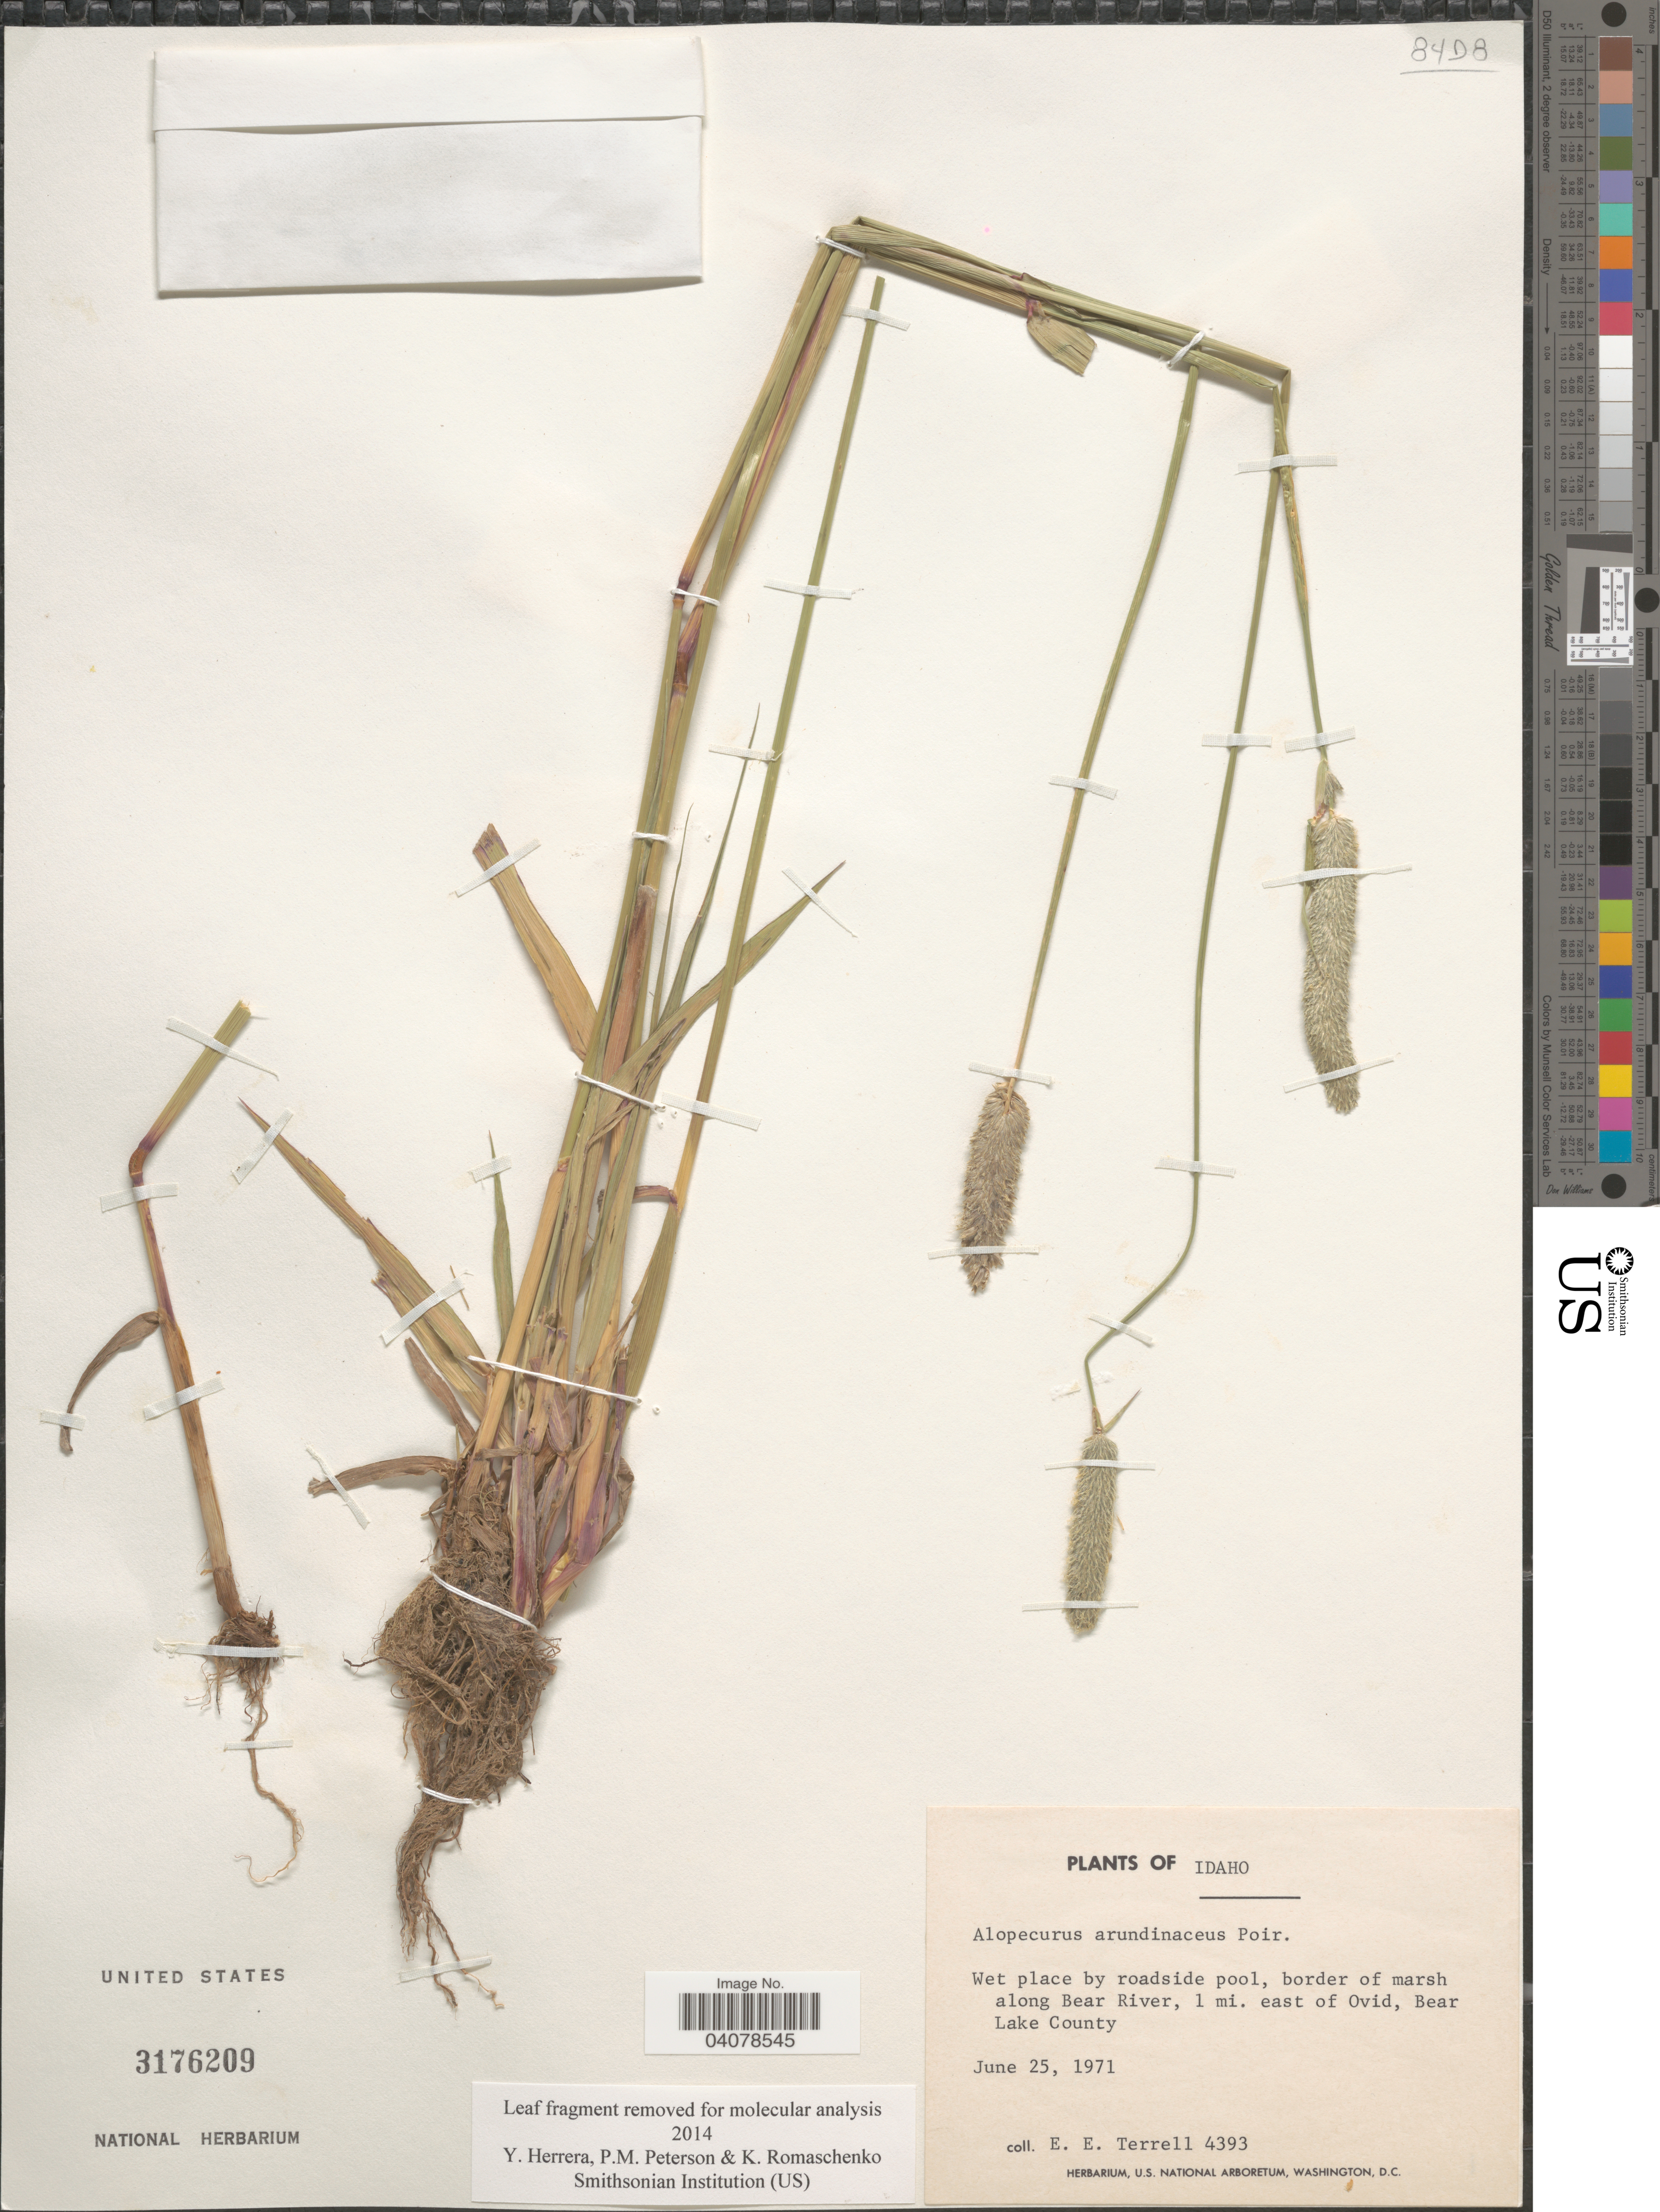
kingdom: Plantae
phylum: Tracheophyta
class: Liliopsida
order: Poales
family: Poaceae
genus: Alopecurus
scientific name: Alopecurus arundinaceus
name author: Poir.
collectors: E. E. Terrell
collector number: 4393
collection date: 1971-06-25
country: United States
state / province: Idaho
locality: Wet place by roadside pool, border of marsh along Bear River, 1 mi. east of Ovid, Bear Lake County.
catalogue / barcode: US 3176209